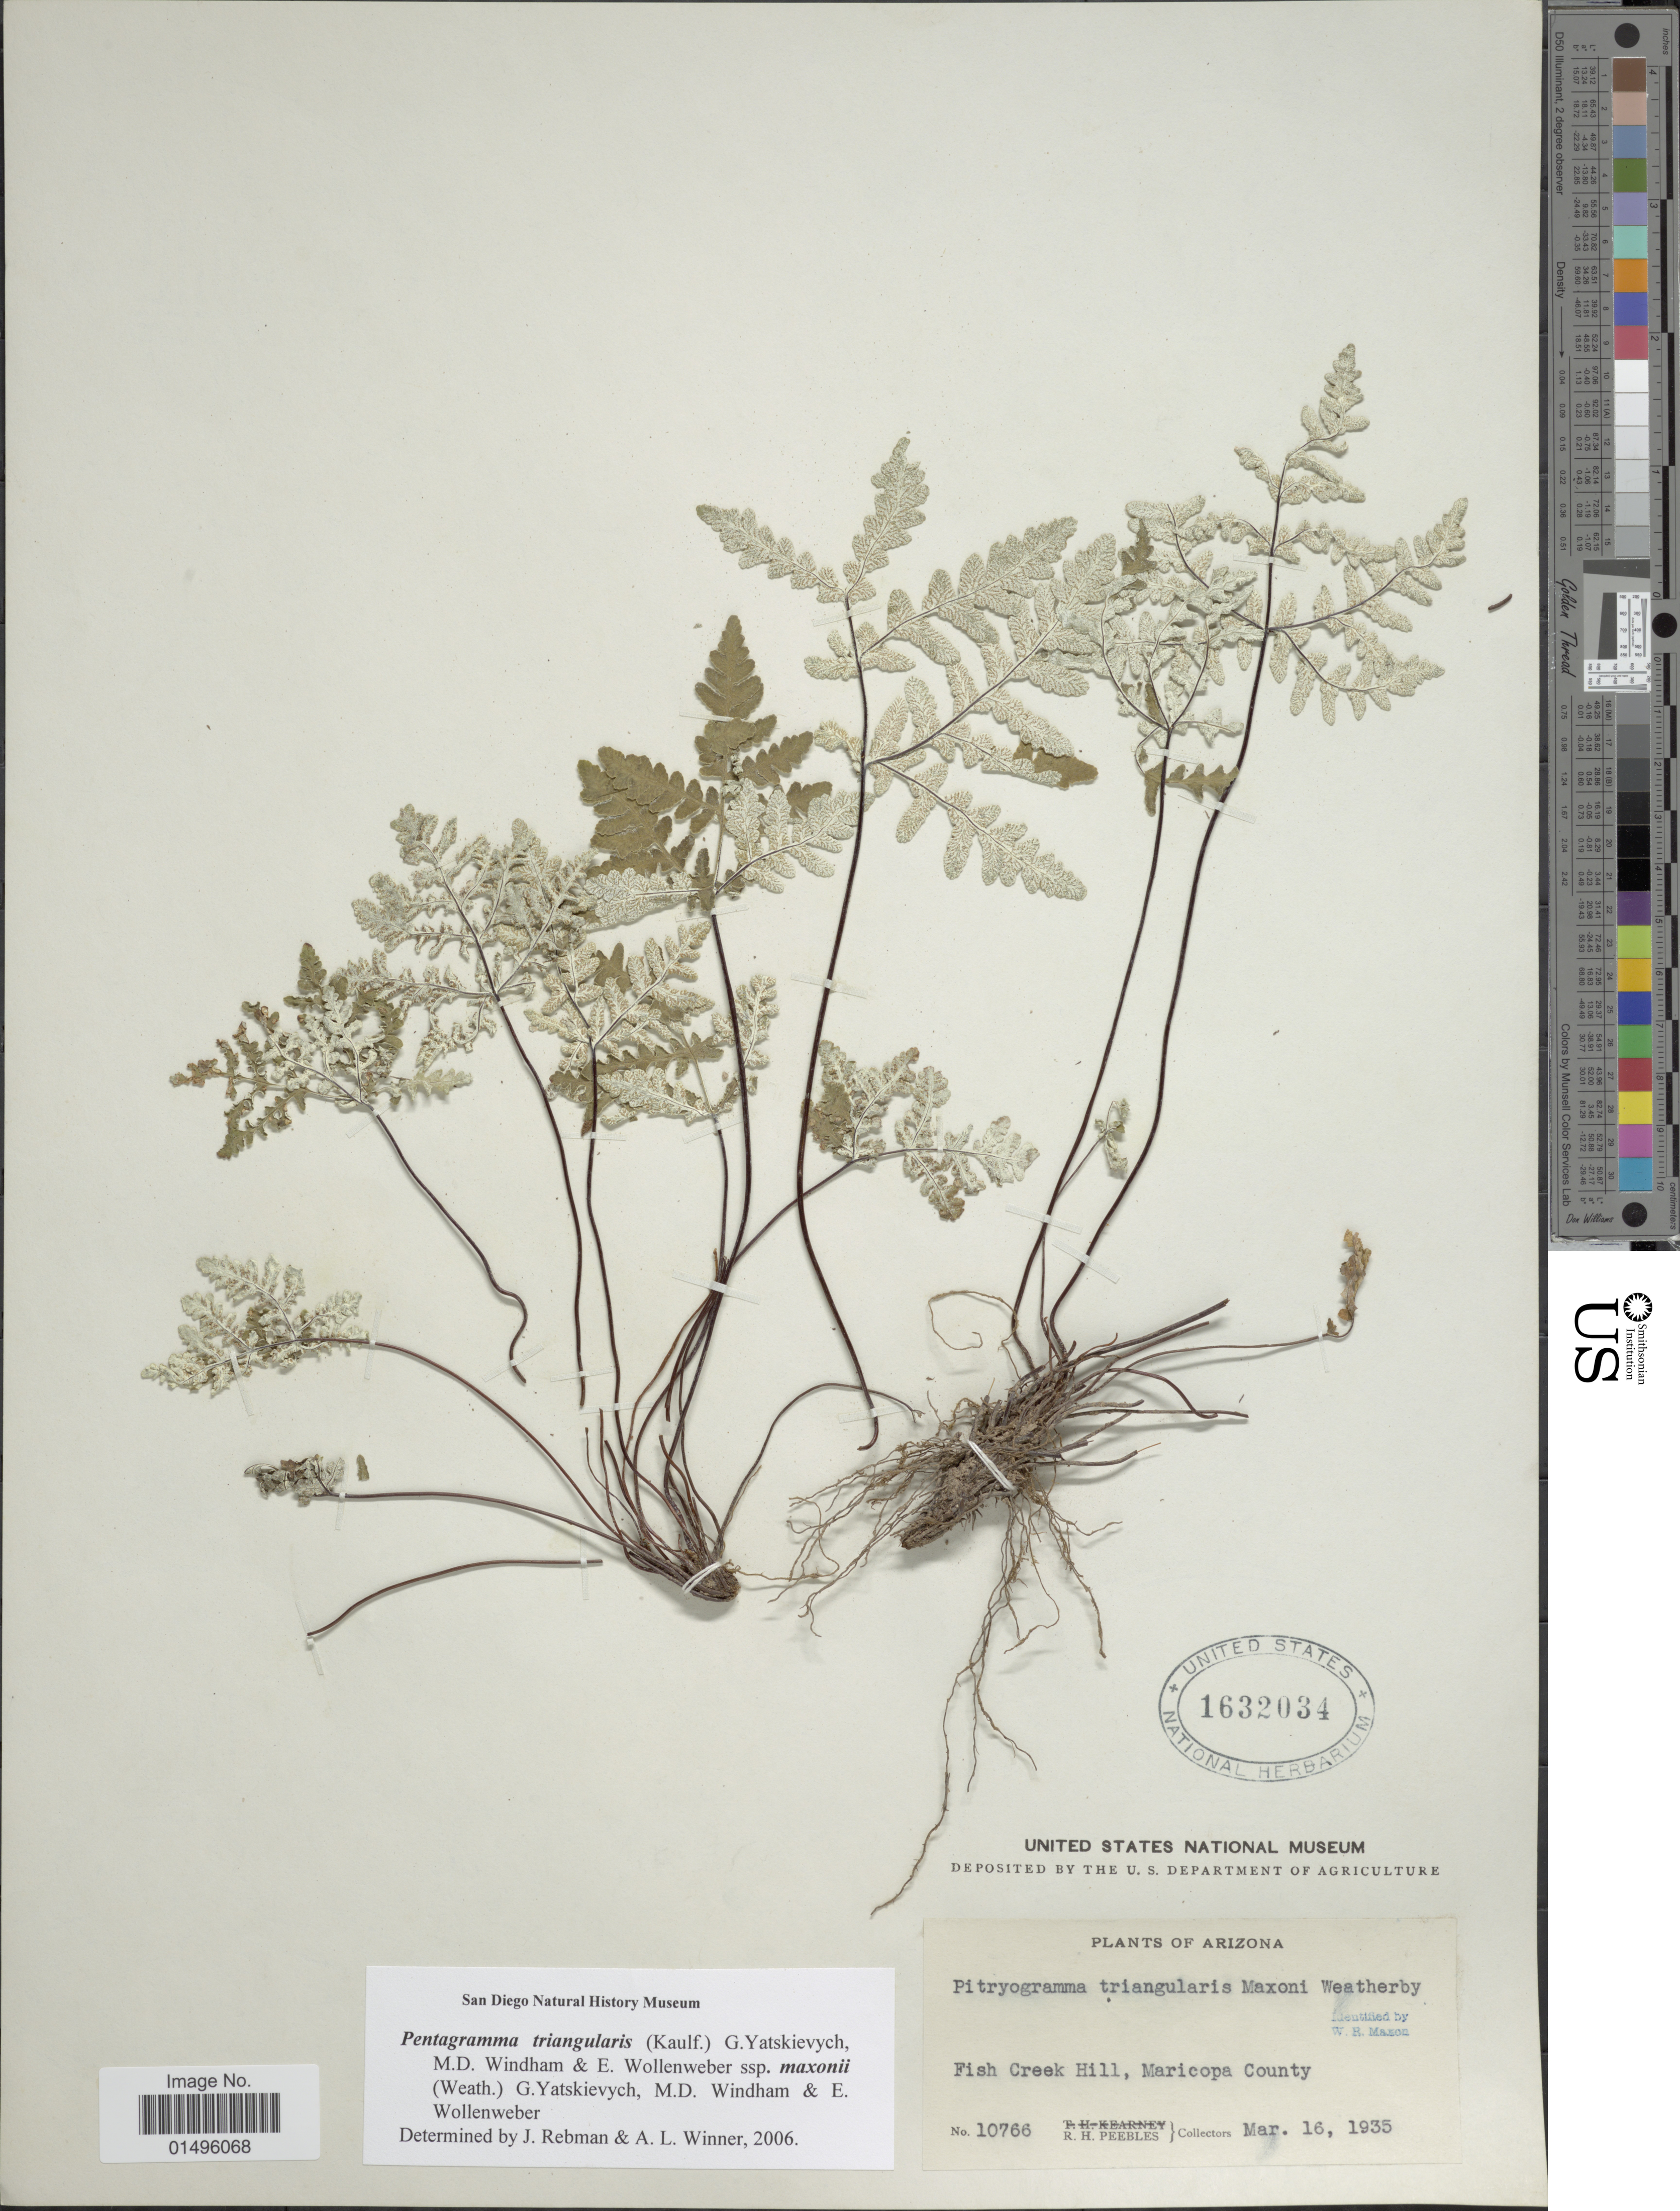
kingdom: Plantae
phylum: Tracheophyta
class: Polypodiopsida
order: Polypodiales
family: Pteridaceae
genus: Pentagramma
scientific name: Pentagramma maxonii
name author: (Weath.) Schuettp. & Windham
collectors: R. H. Peebles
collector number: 10766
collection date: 1935-03-16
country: United States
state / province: Arizona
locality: Fish Creek Hill, Maricopa County.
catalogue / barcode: US 1632034